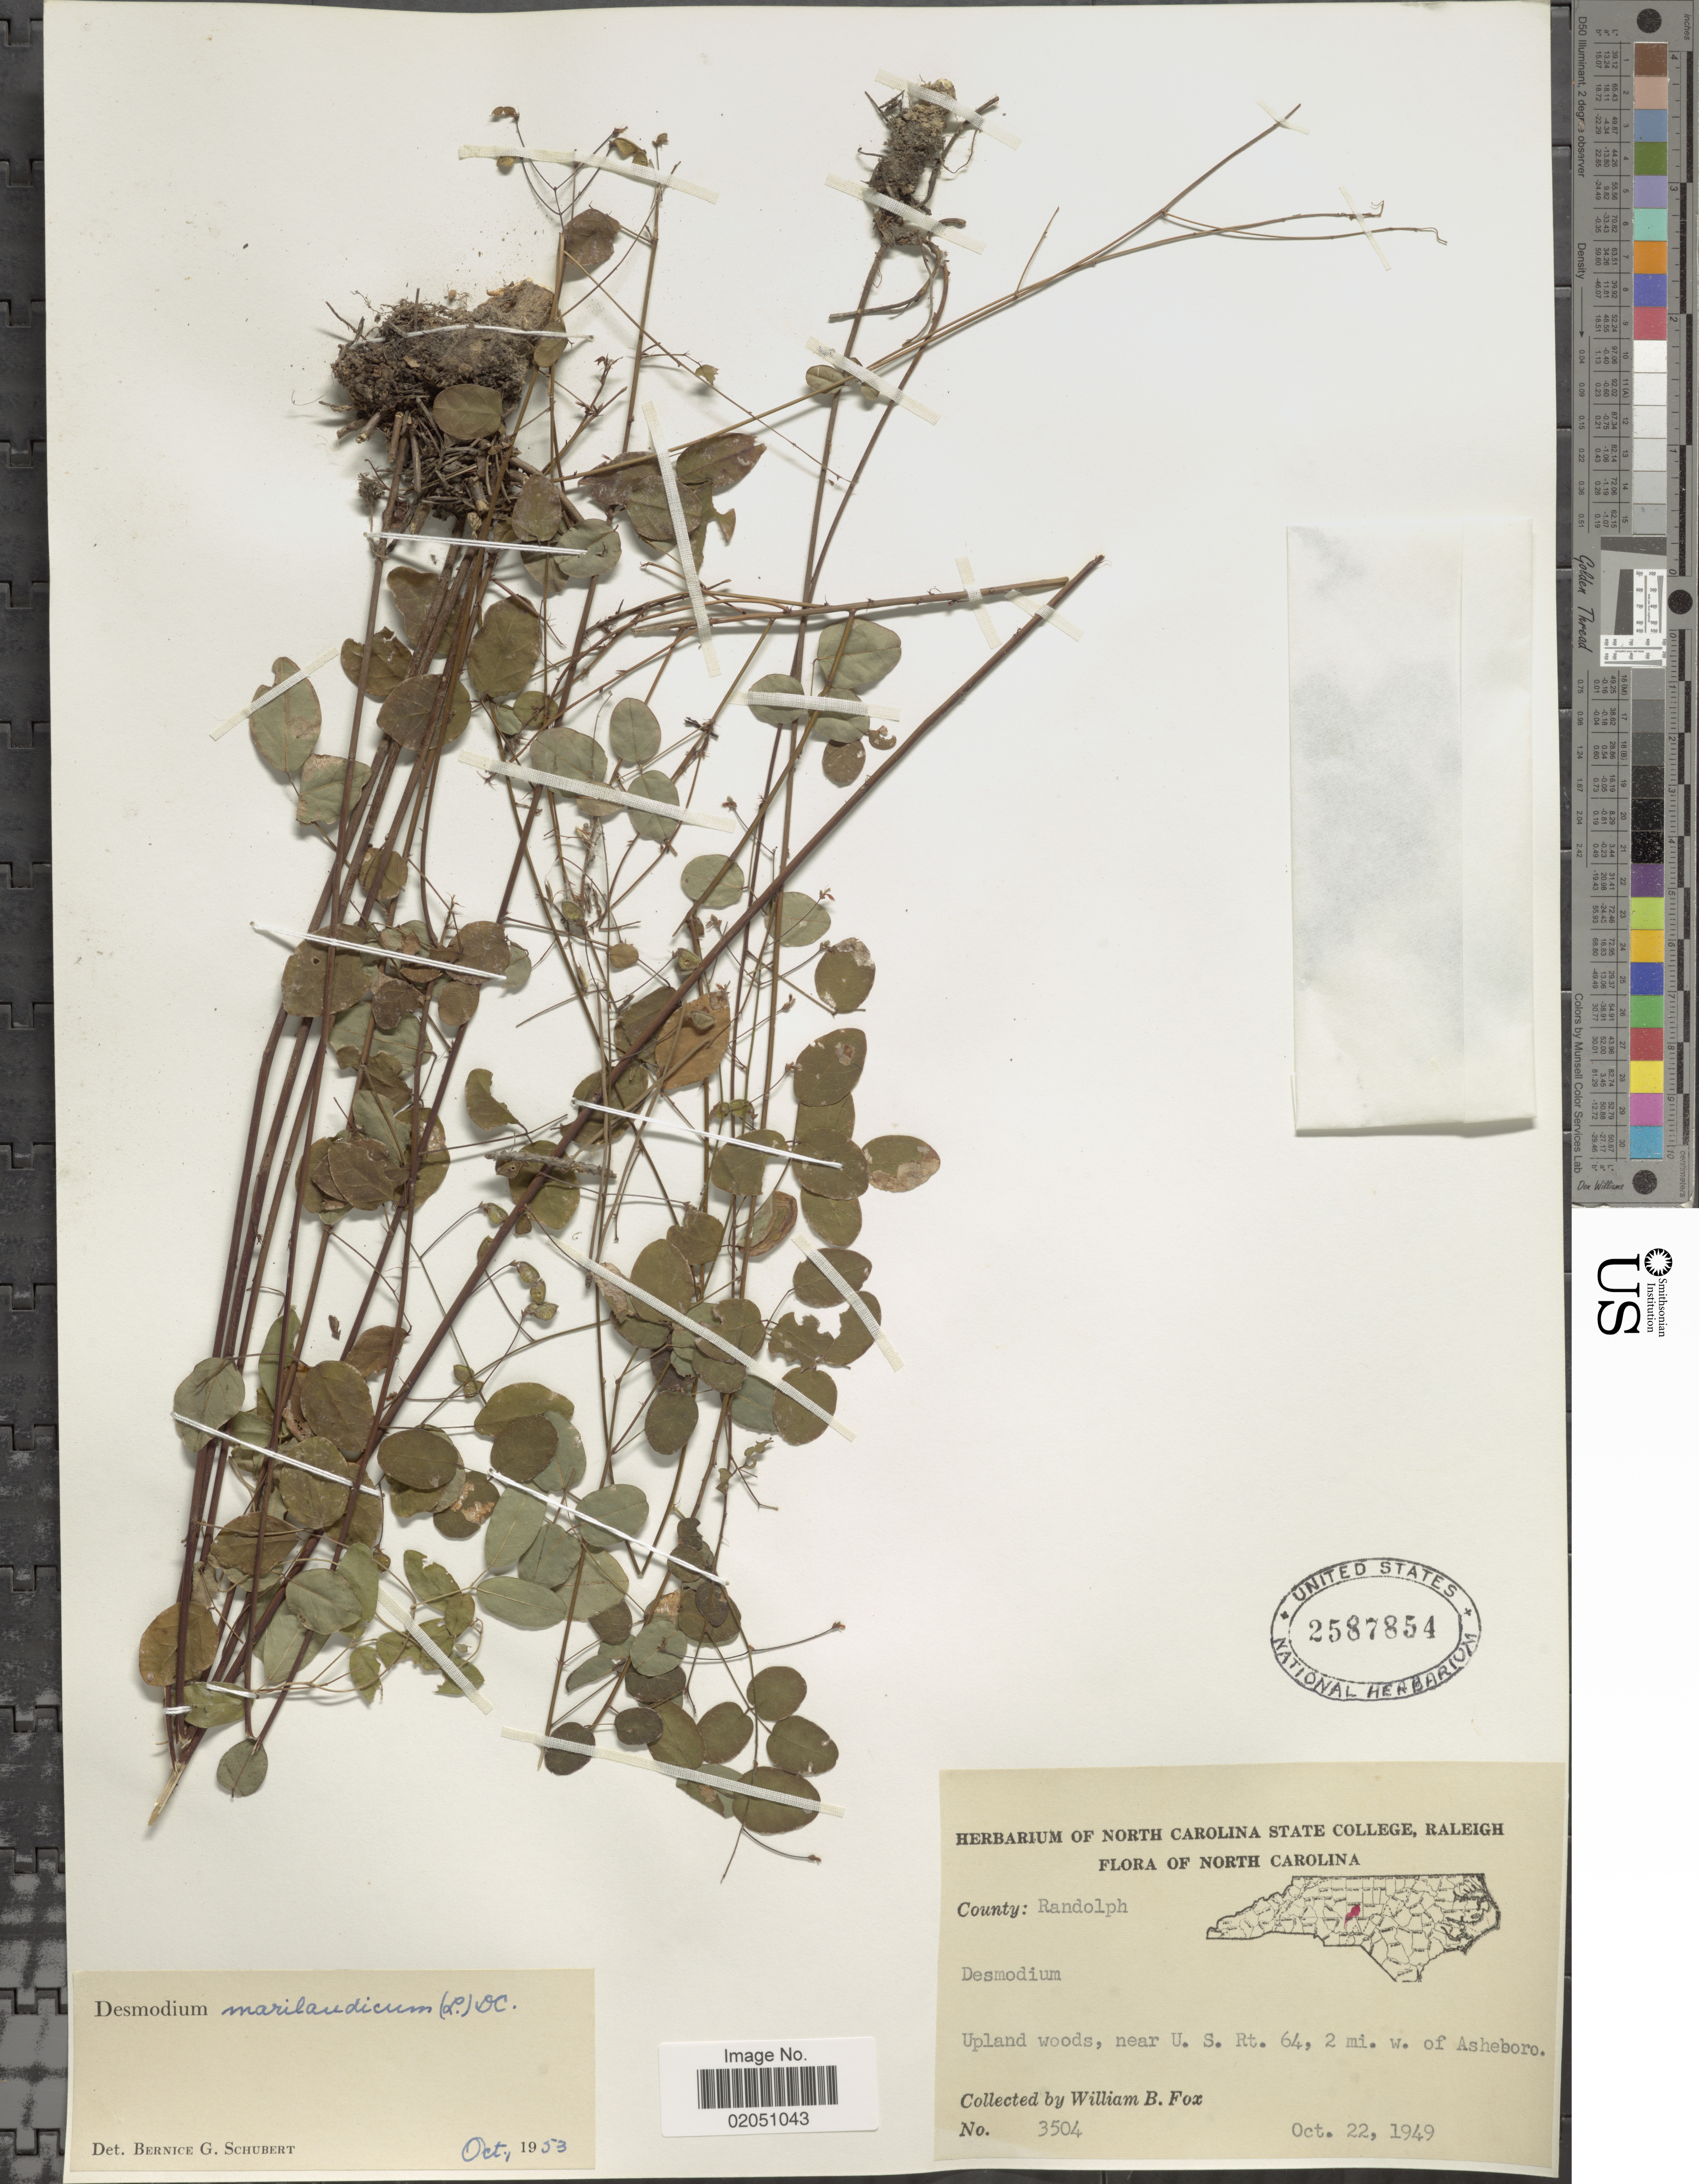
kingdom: Plantae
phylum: Tracheophyta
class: Magnoliopsida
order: Fabales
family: Fabaceae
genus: Desmodium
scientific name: Desmodium marilandicum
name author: Darl.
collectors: W. B. Fox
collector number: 3504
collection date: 1949-10-22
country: United States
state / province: North Carolina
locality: County: Randolph, pland woods, near U.S. Rt. 64, 2 mi w of Asheboro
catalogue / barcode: US 2587854